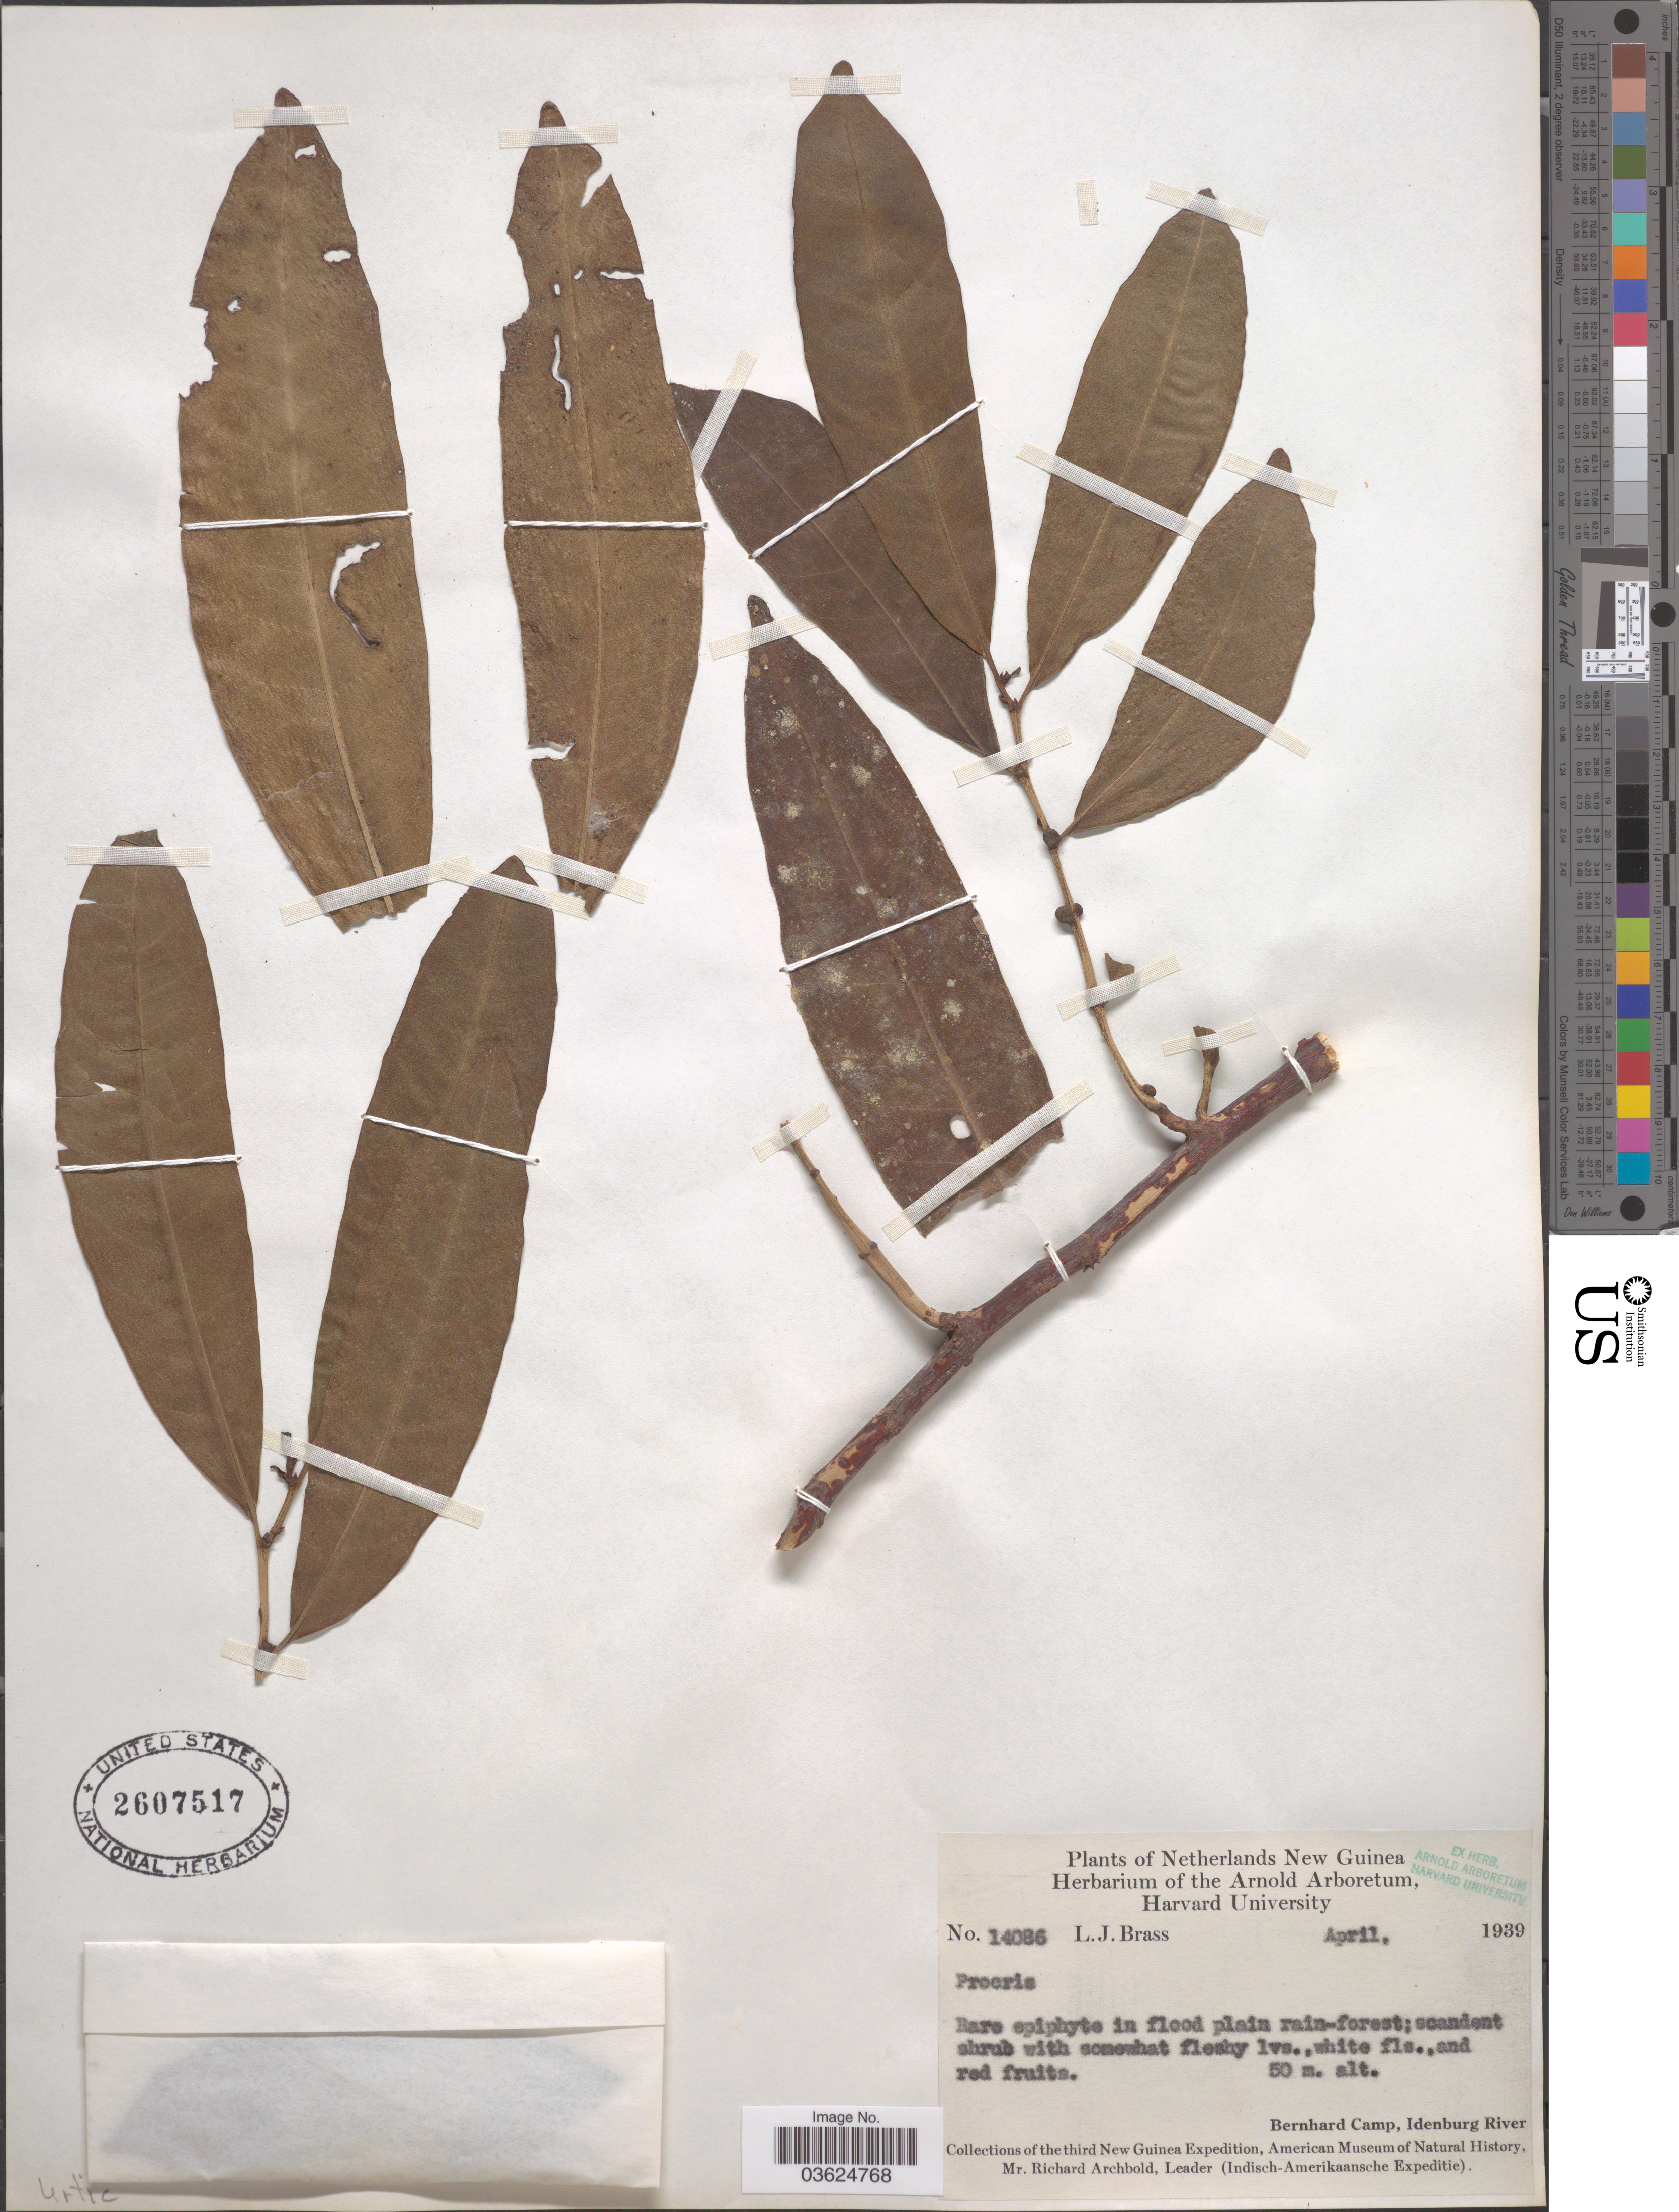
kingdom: Plantae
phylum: Tracheophyta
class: Magnoliopsida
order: Rosales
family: Urticaceae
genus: Procris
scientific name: Procris sp.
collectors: L. J. Brass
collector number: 14086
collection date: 1939-04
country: Indonesia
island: New Guinea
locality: Netherlands New Guinea. Bernhard Camp, Idenburg River.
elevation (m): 50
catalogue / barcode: US 2607517